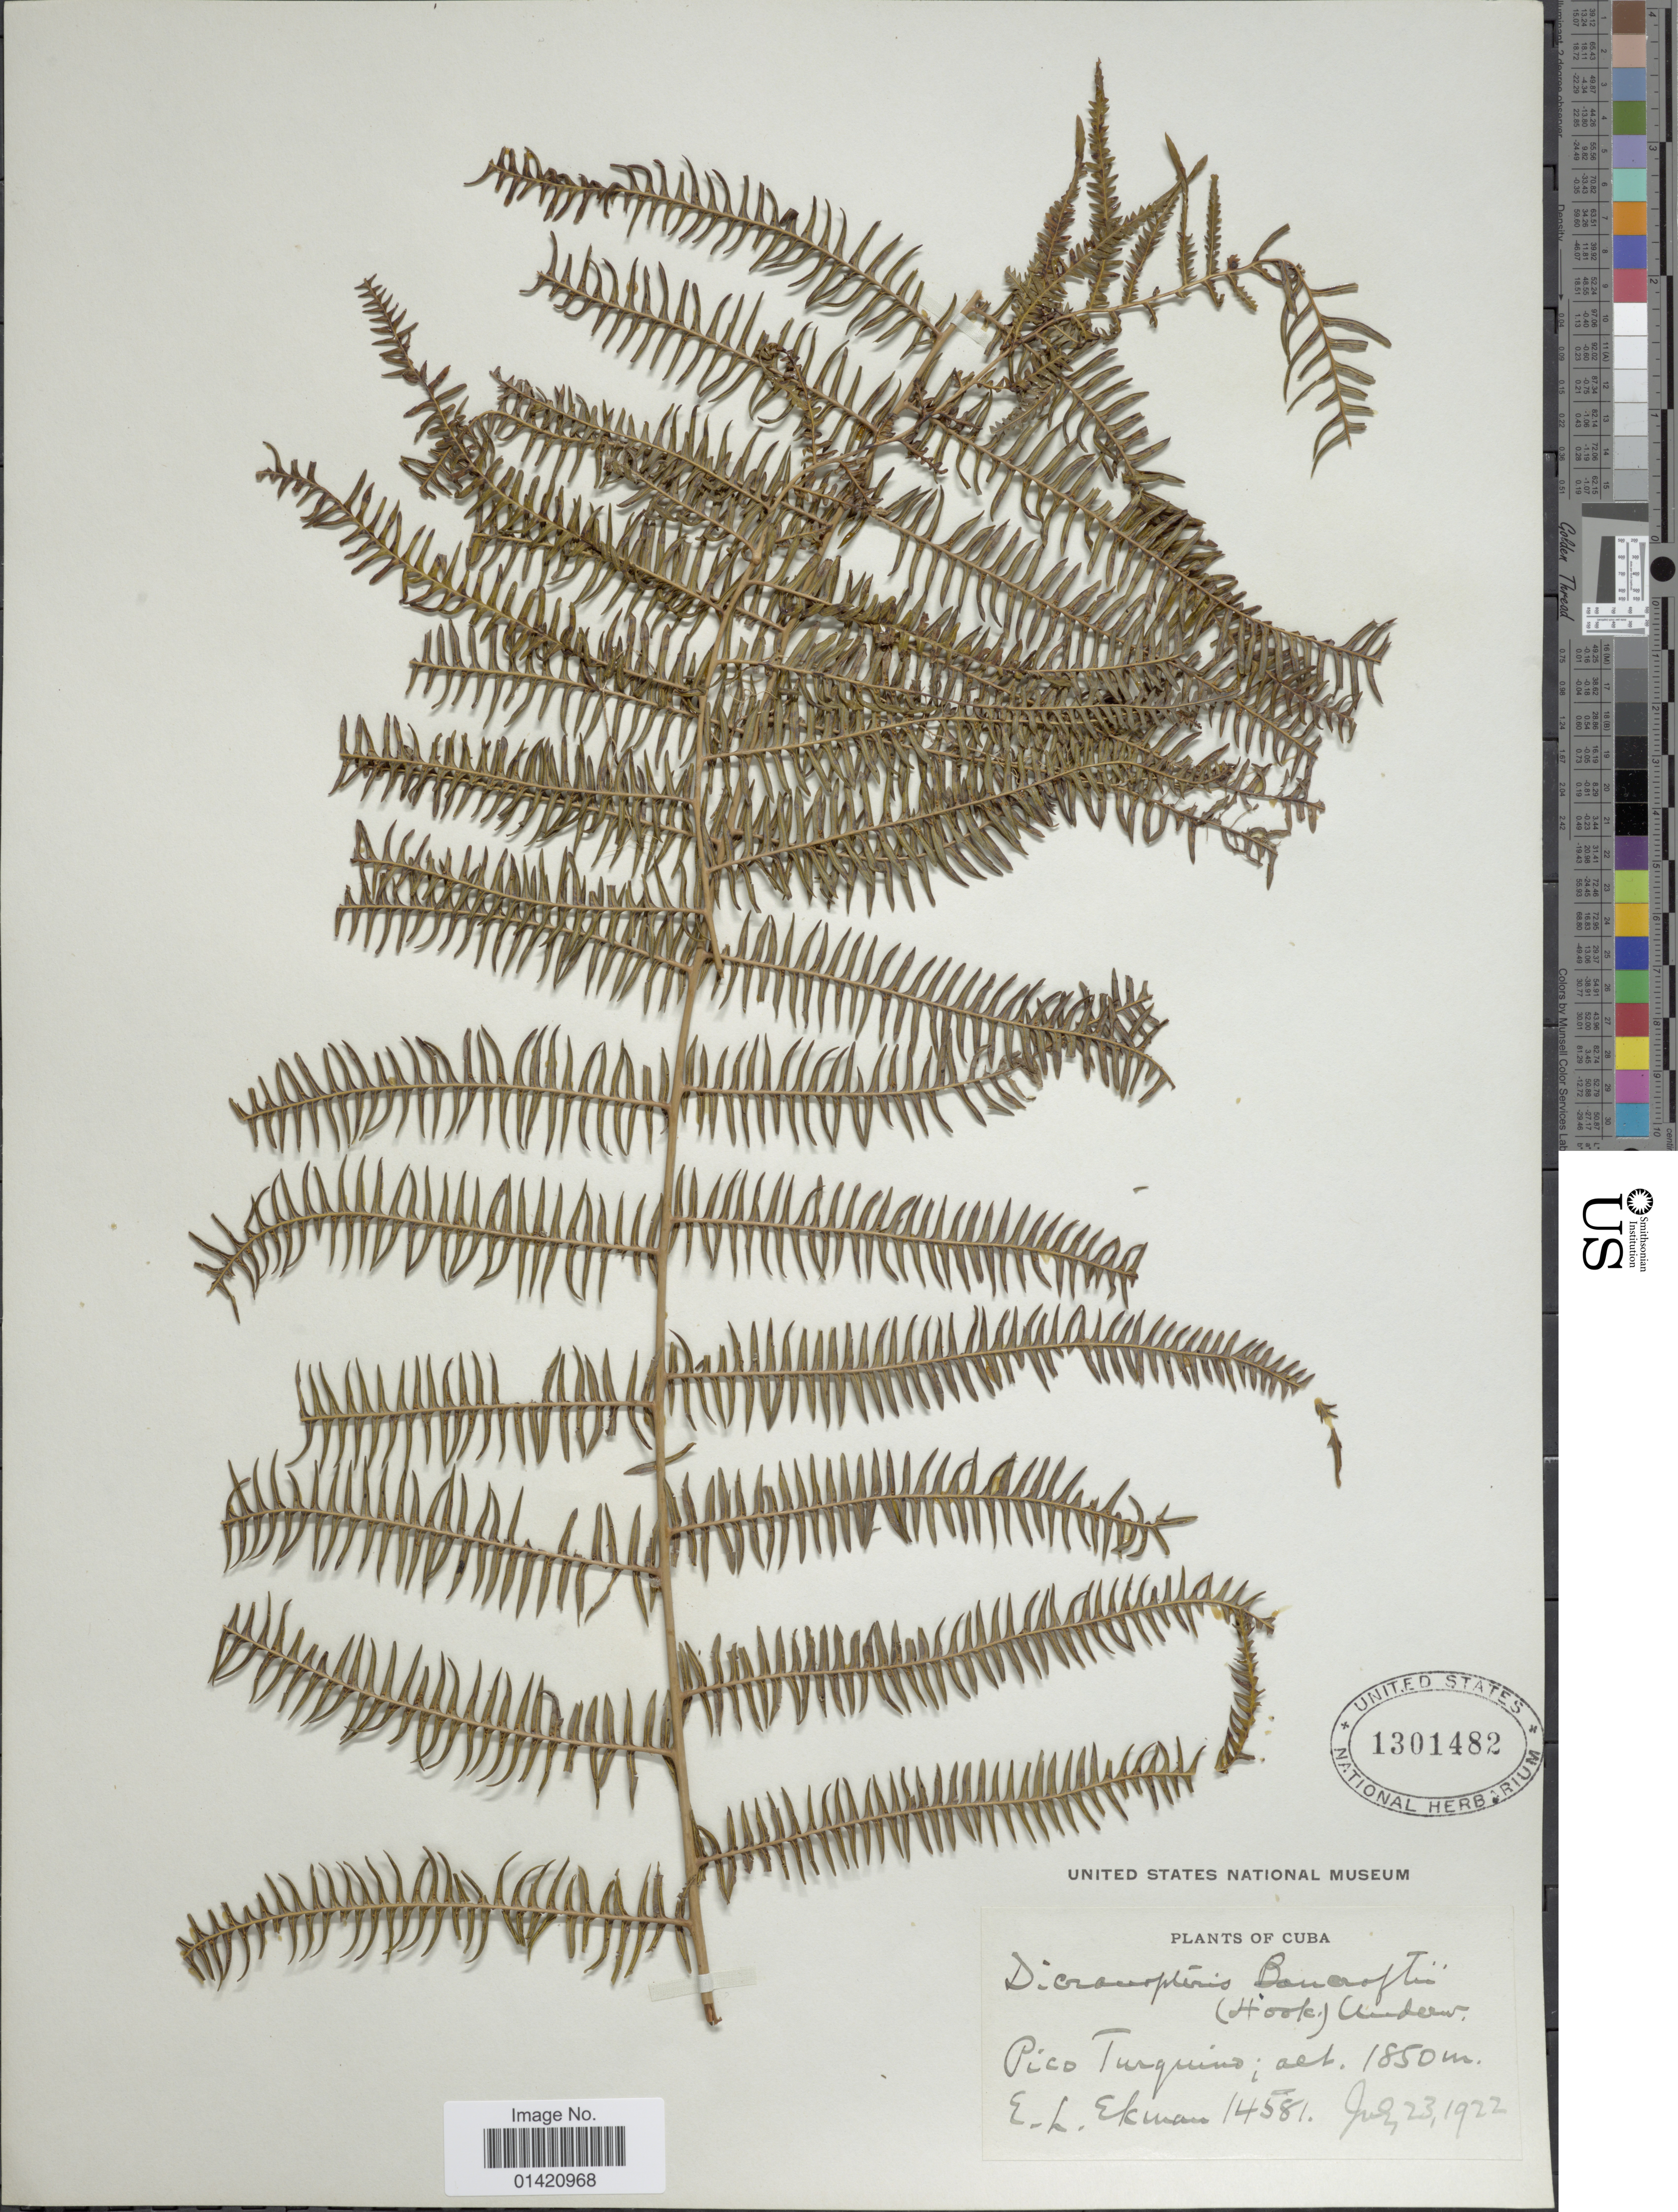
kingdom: Plantae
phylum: Tracheophyta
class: Polypodiopsida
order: Gleicheniales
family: Gleicheniaceae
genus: Diplopterygium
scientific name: Diplopterygium bancroftii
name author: (Hook.) A.R. Sm.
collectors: E. L. Ekman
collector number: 14581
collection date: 1922-07-23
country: Cuba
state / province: Santiago de Cuba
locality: Pico Turquino.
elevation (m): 1850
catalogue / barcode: US 1301482